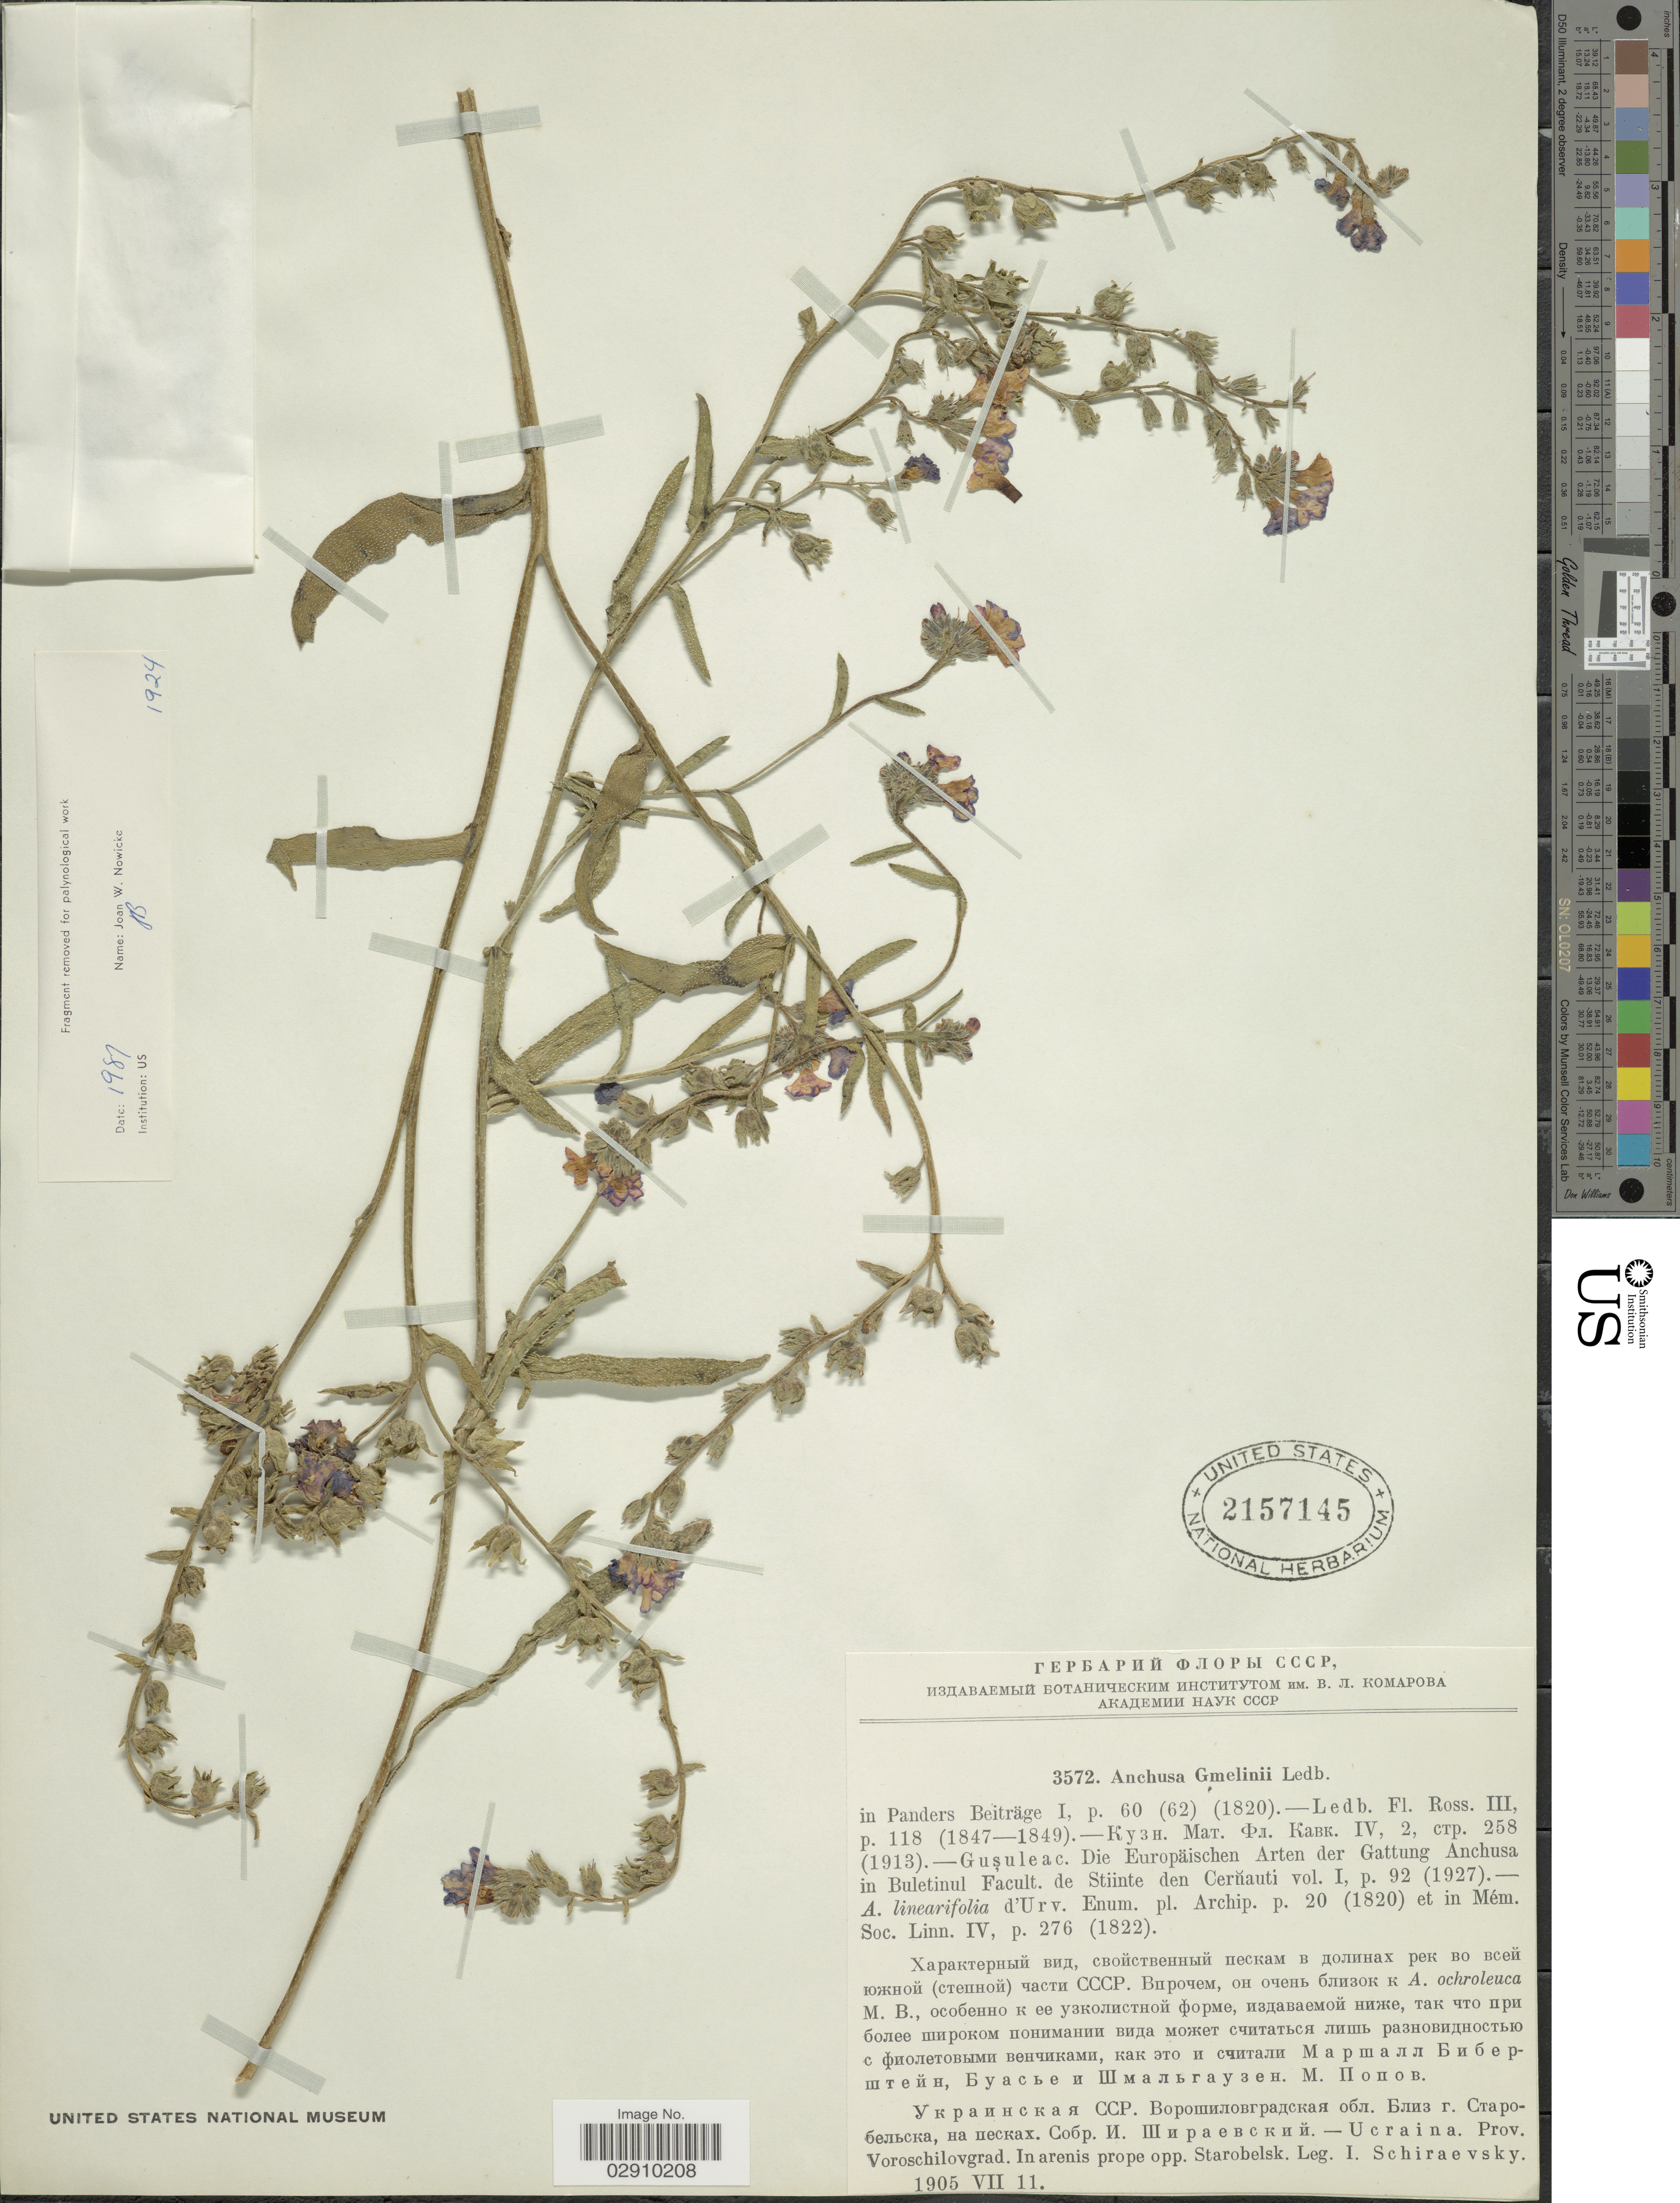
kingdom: Plantae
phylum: Tracheophyta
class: Magnoliopsida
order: Boraginales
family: Boraginaceae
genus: Anchusa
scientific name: Anchusa gmelinii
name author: Ledeb.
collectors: I. Schiraevsky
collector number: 3572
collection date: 1905-07-11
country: Ukraine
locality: Ucraina, Prov. Voroschilovgrad, In arenis prope opp. Starobelsk.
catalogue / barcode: US 2157145